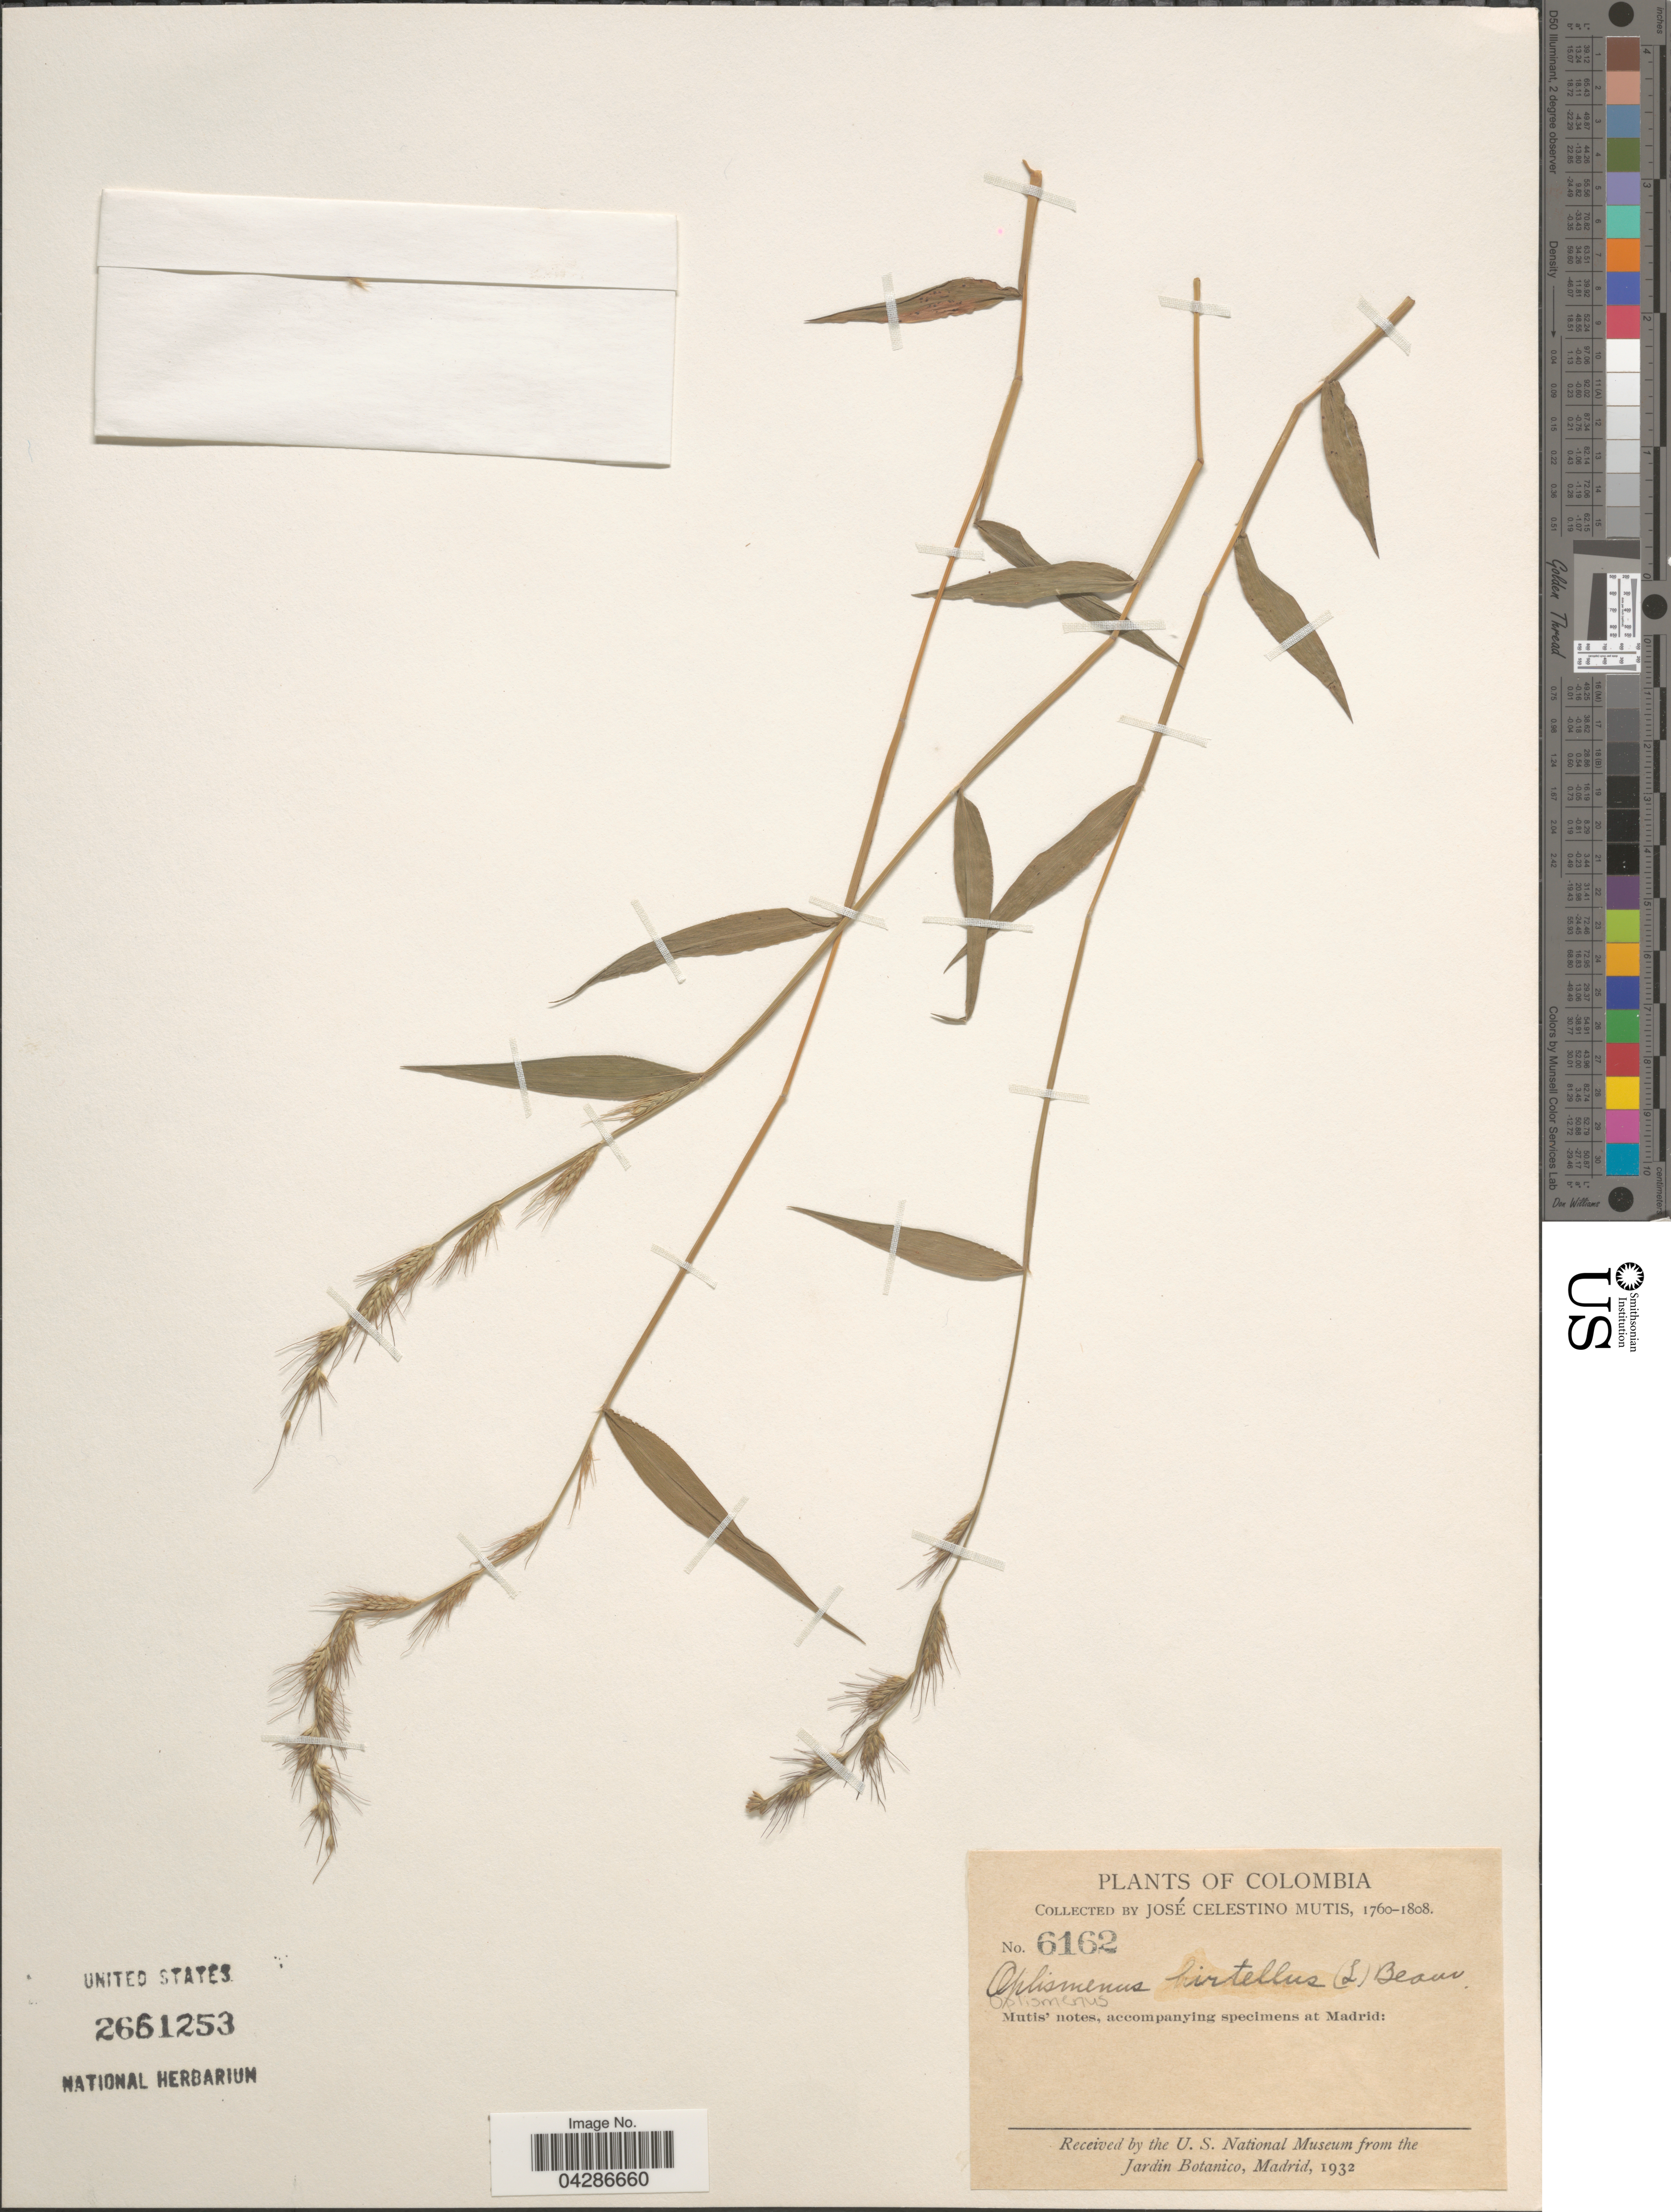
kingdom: Plantae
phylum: Tracheophyta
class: Liliopsida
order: Poales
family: Poaceae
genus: Oplismenus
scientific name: Oplismenus hirtellus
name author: (L.) P. Beauv.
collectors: J. C. B. Mutis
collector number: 6162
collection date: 1760/1808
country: Colombia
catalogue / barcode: US 2661253